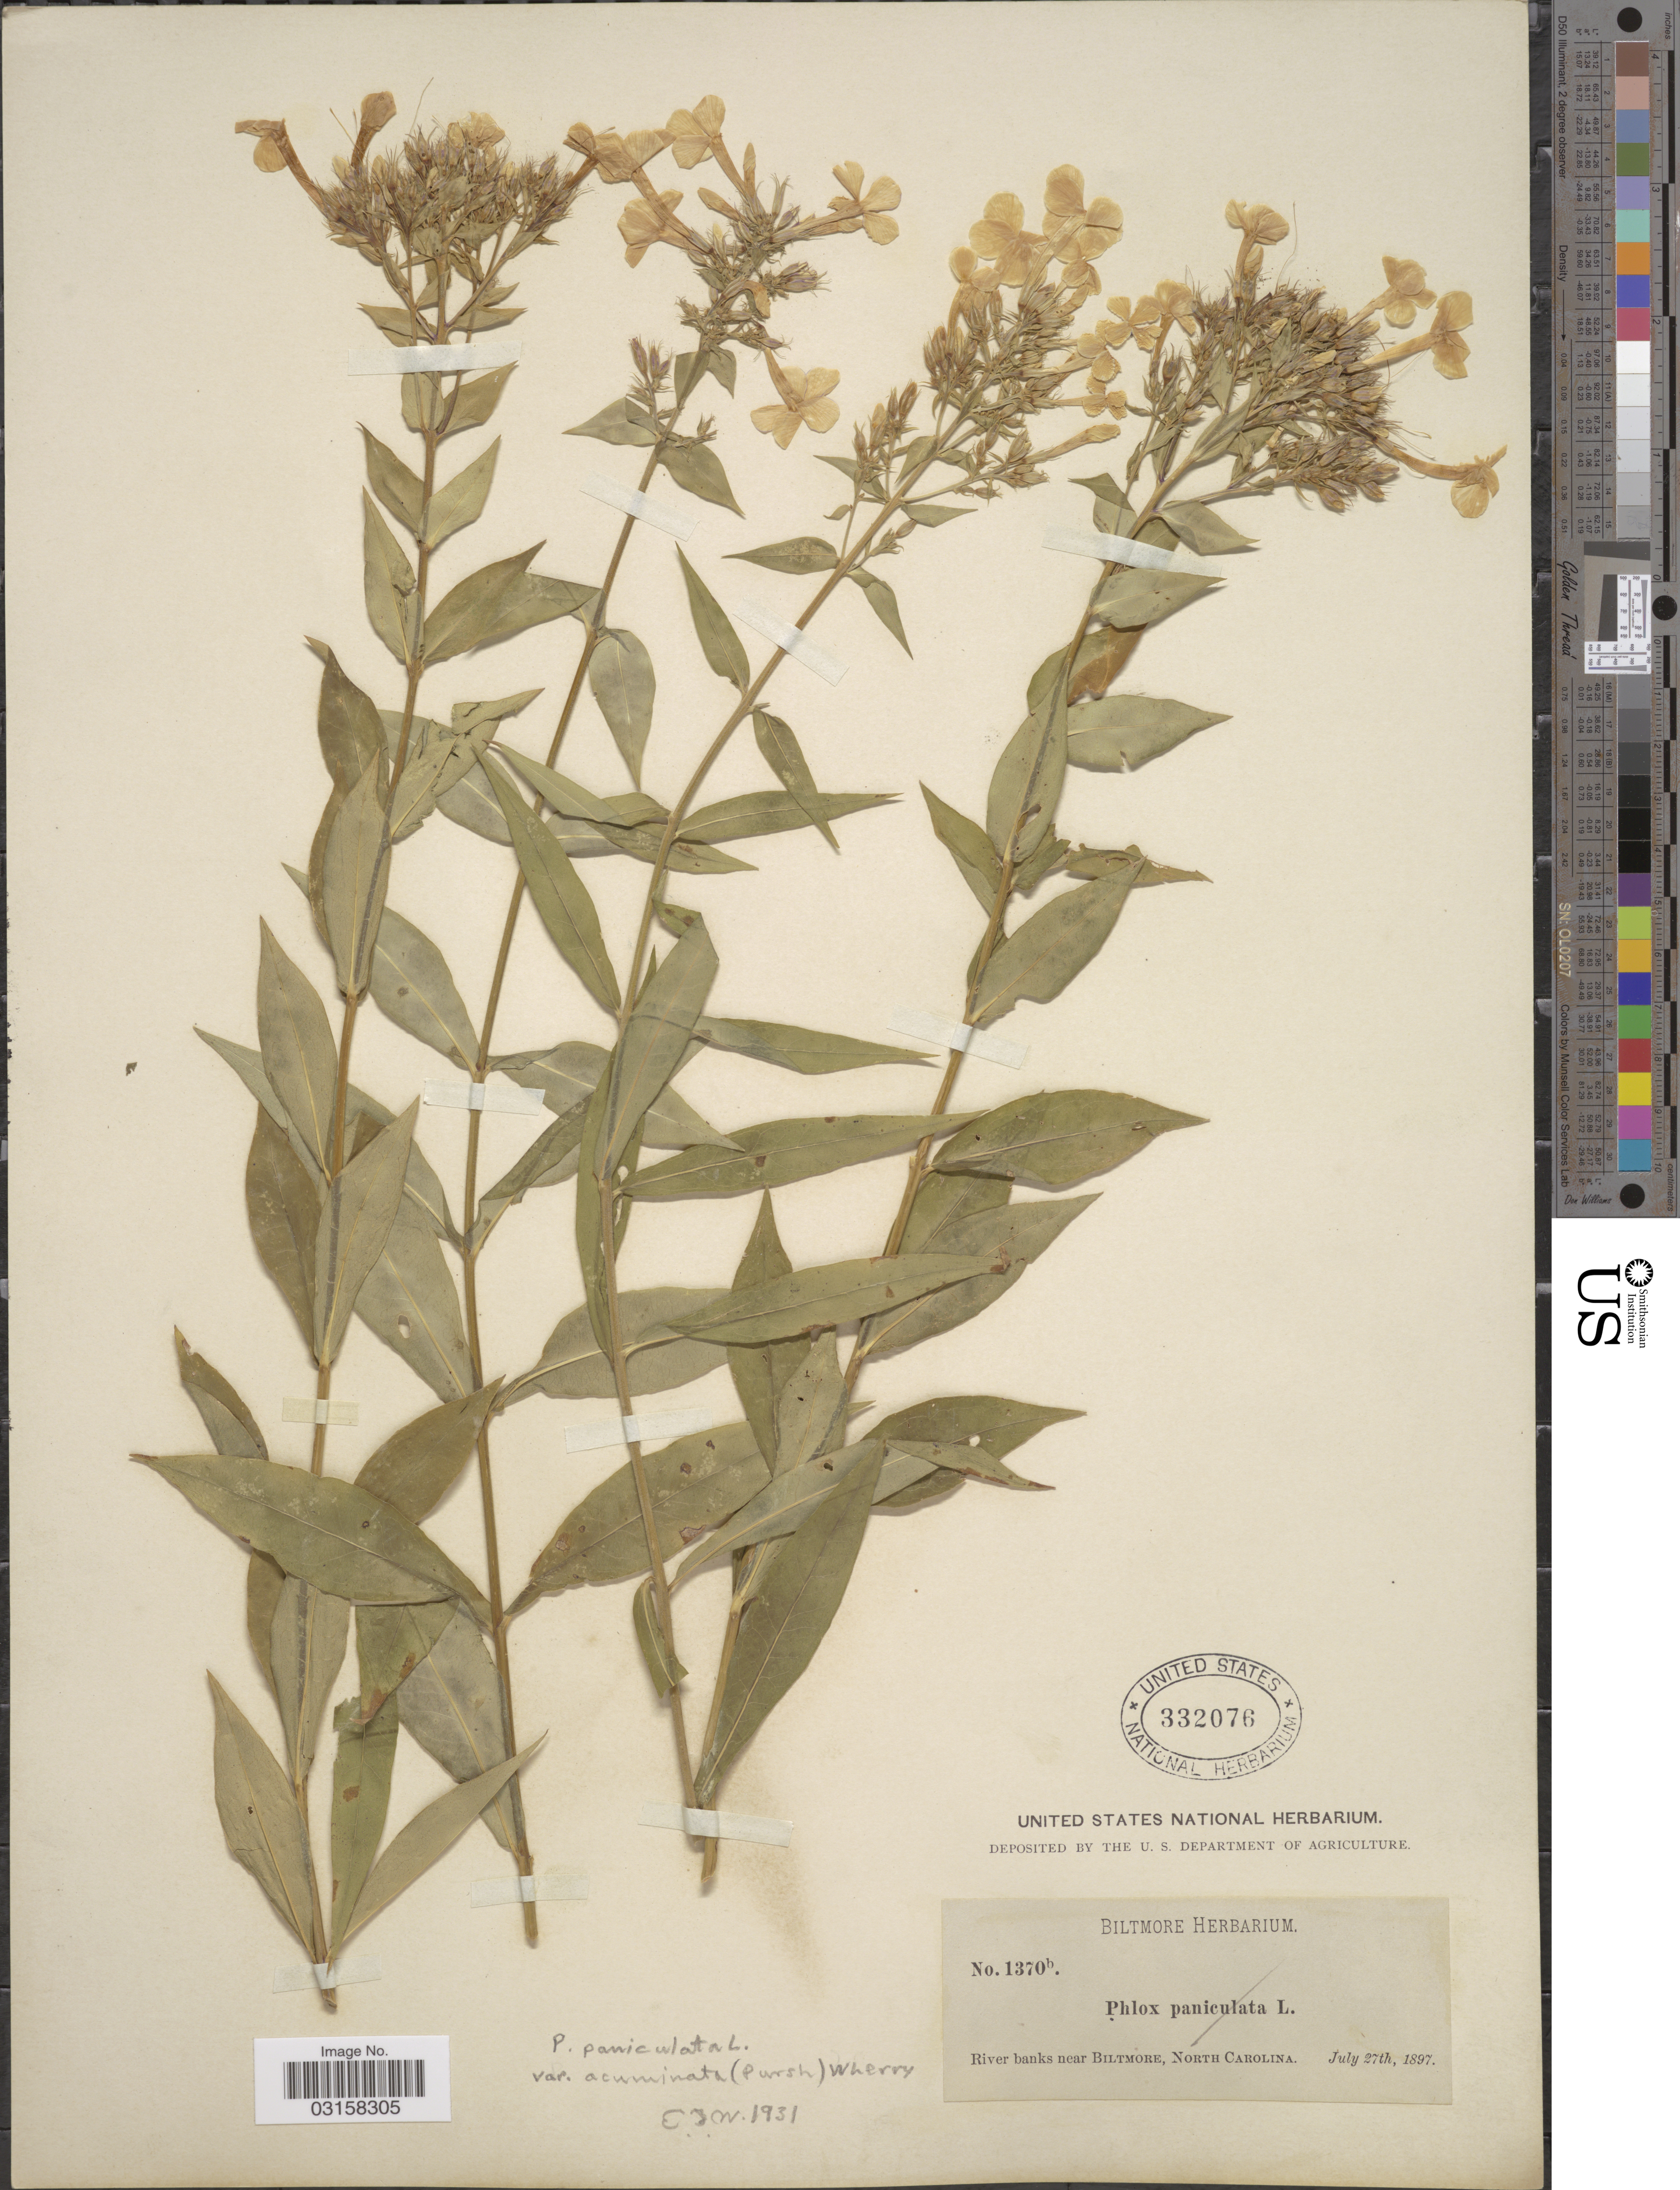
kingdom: Plantae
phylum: Tracheophyta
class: Magnoliopsida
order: Ericales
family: Polemoniaceae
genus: Phlox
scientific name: Phlox paniculata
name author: L.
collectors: ex herb. Biltmore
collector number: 1370b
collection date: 1897-07-27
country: United States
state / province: North Carolina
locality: River banks near Biltmore.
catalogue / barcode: US 332076